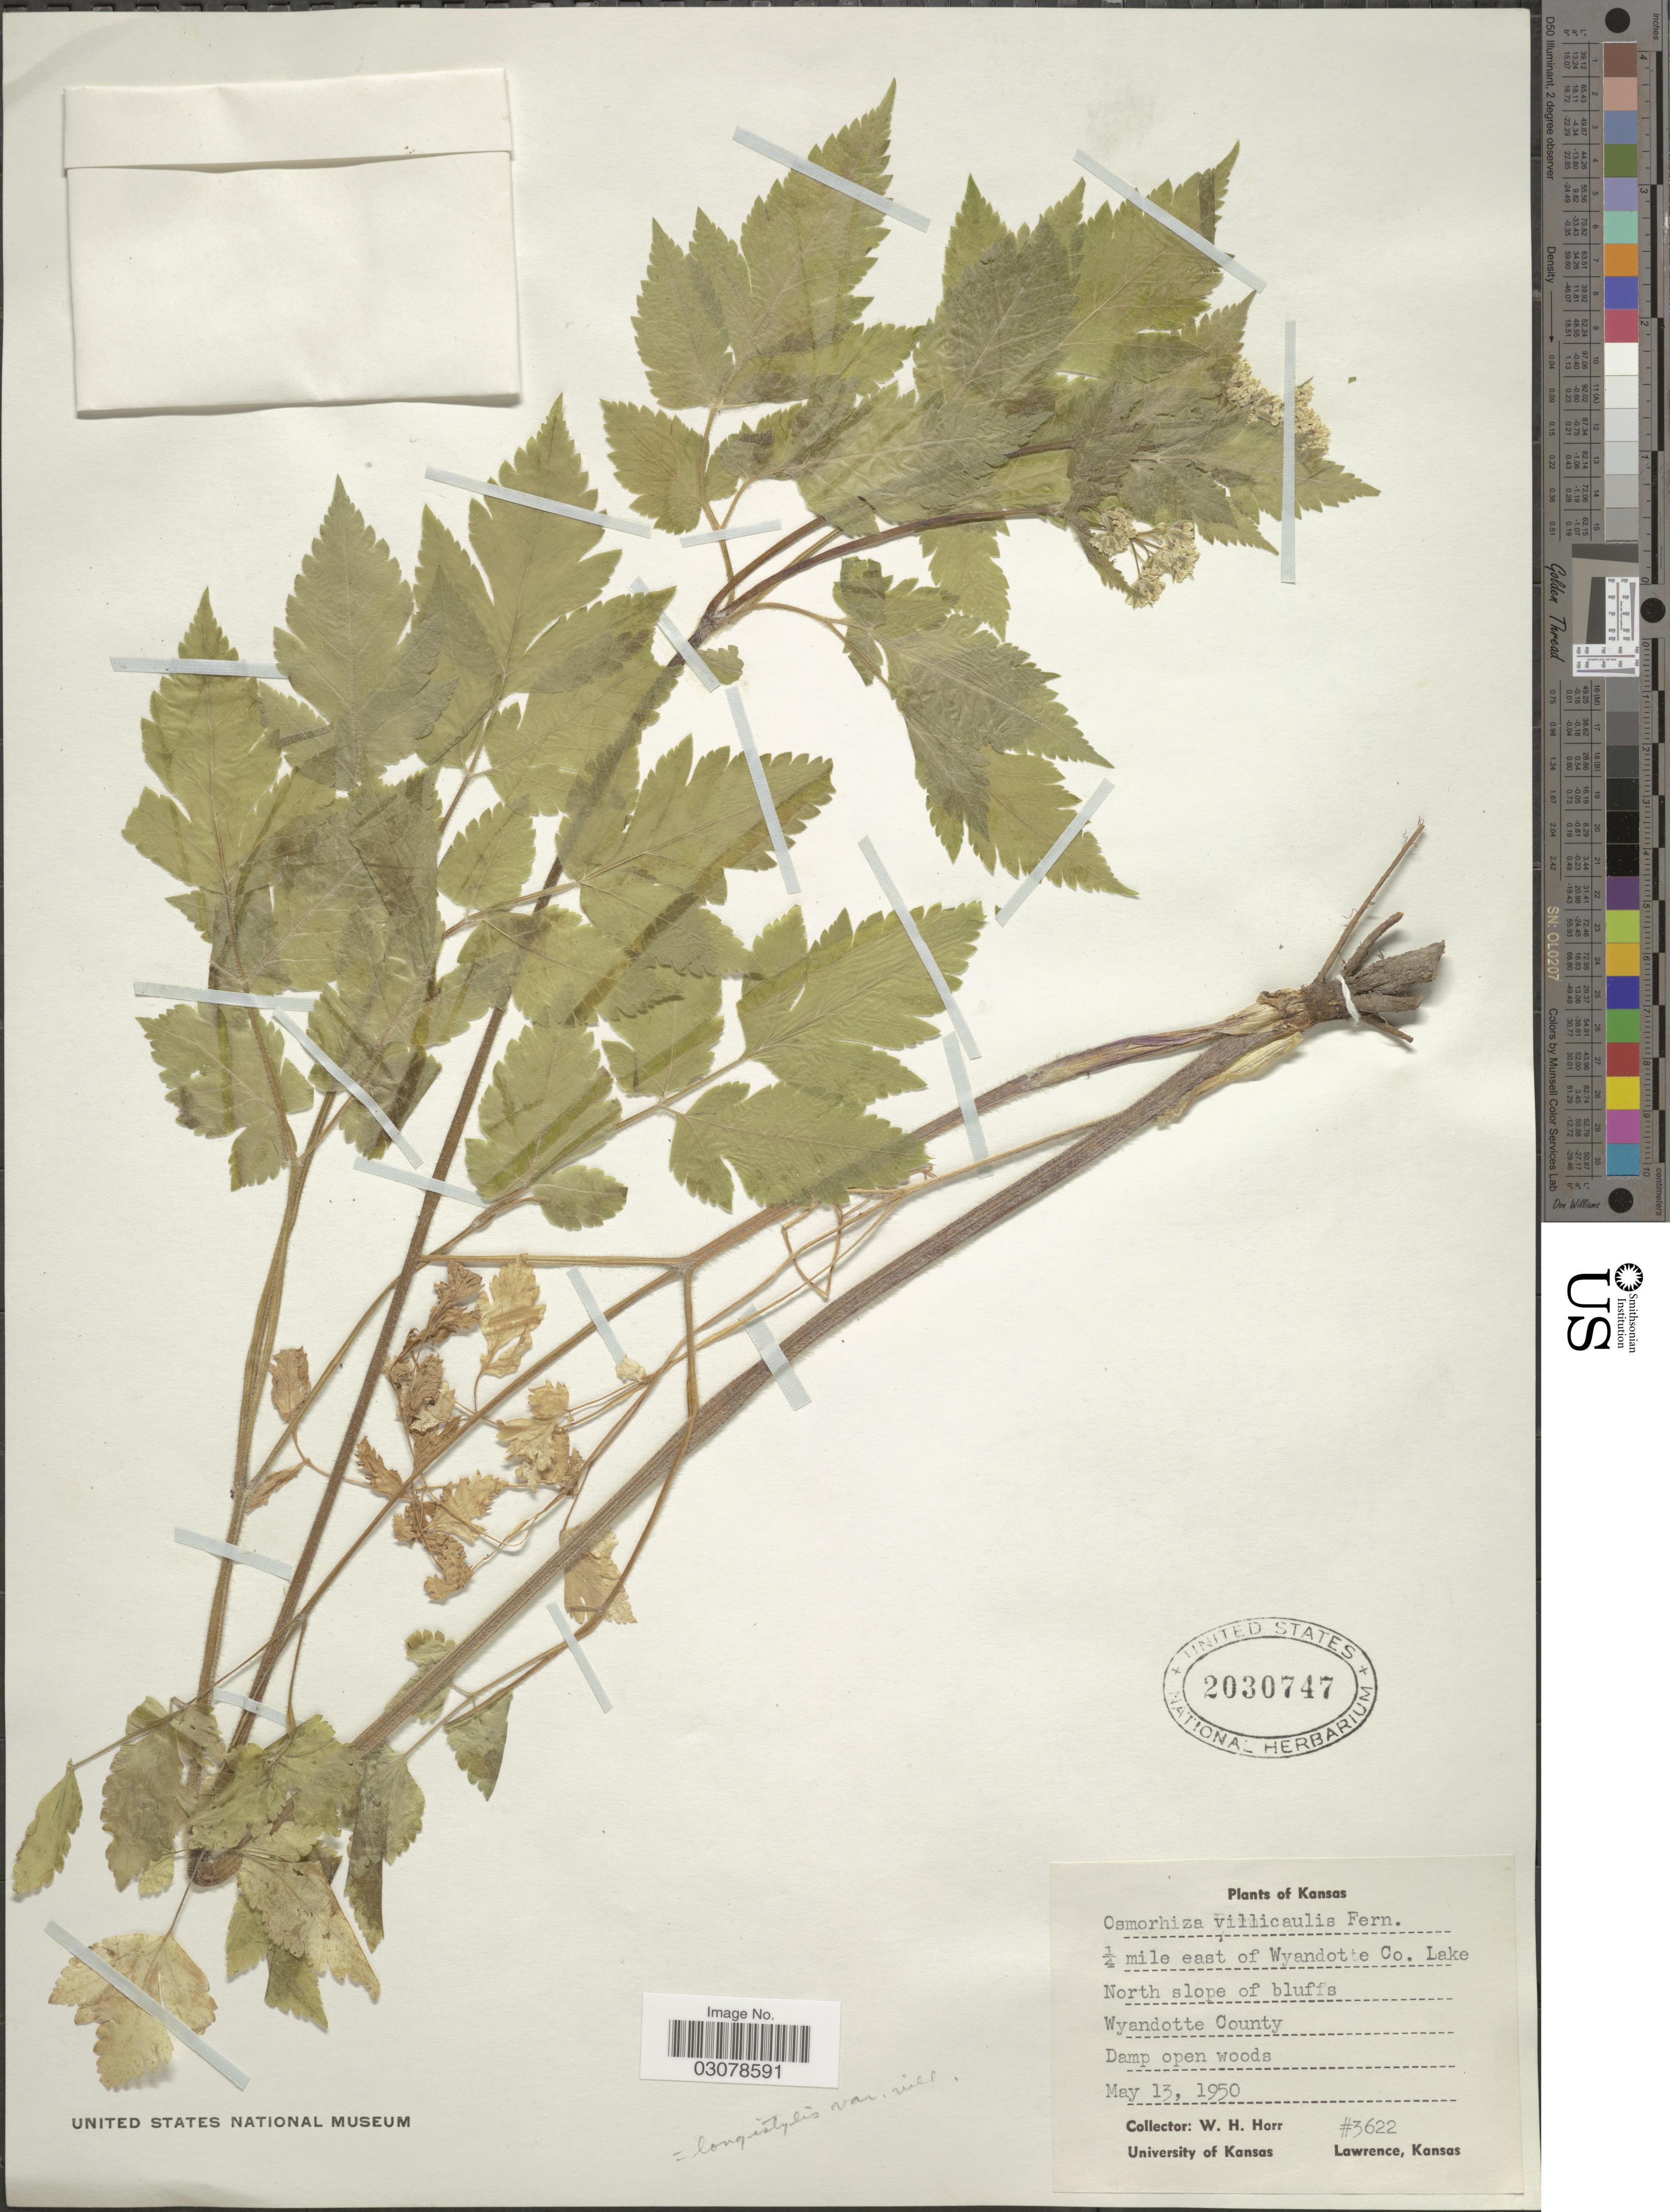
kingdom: Plantae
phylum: Tracheophyta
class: Magnoliopsida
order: Apiales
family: Apiaceae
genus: Osmorhiza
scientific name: Osmorhiza longistylis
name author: (Torr.) DC.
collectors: W. H. Horr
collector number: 3622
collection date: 1950-05-13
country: United States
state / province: Kansas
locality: ¼ mile east of Wyandotte Co. Lake. North slope of bluffs. Wyandotte County.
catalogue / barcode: US 2030747